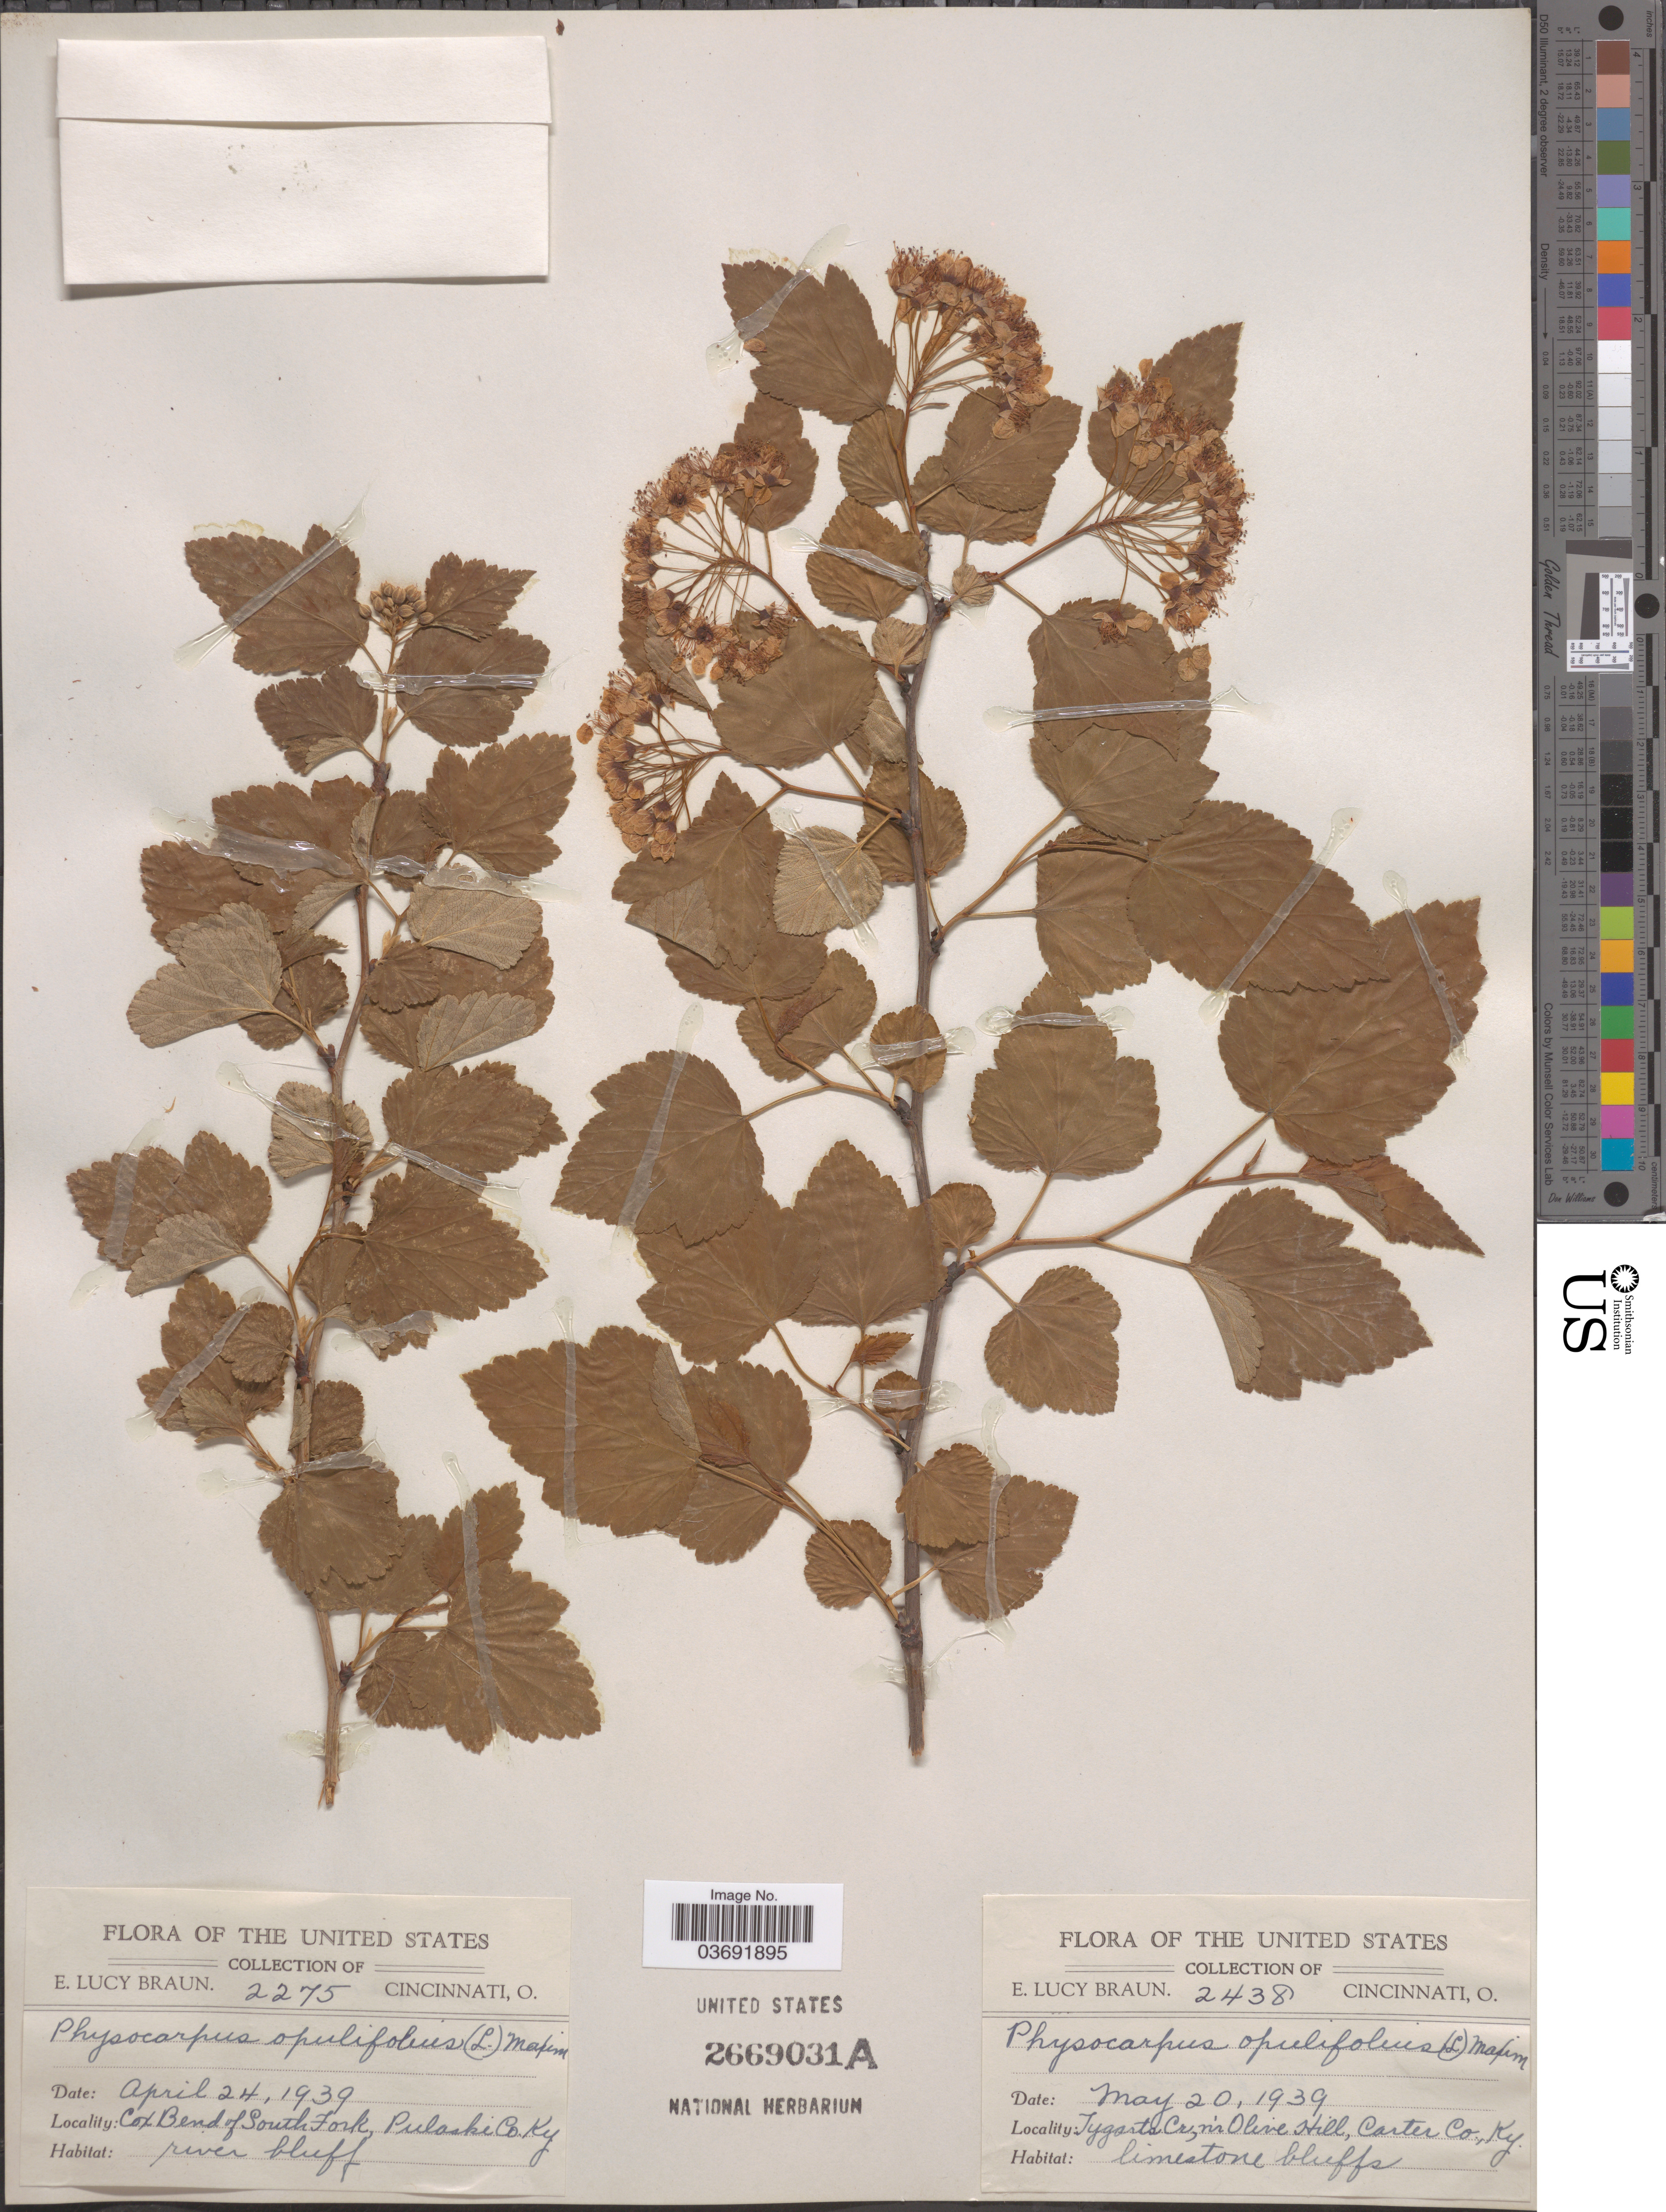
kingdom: Plantae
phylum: Tracheophyta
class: Magnoliopsida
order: Rosales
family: Rosaceae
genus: Physocarpus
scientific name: Physocarpus opulifolius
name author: (L.) Maxim.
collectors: E. L. Braun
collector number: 2275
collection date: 1939-04-24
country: United States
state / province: Kentucky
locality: Cox Bend of South Fork, Pulaski Co. Ky.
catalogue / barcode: US 2669031A